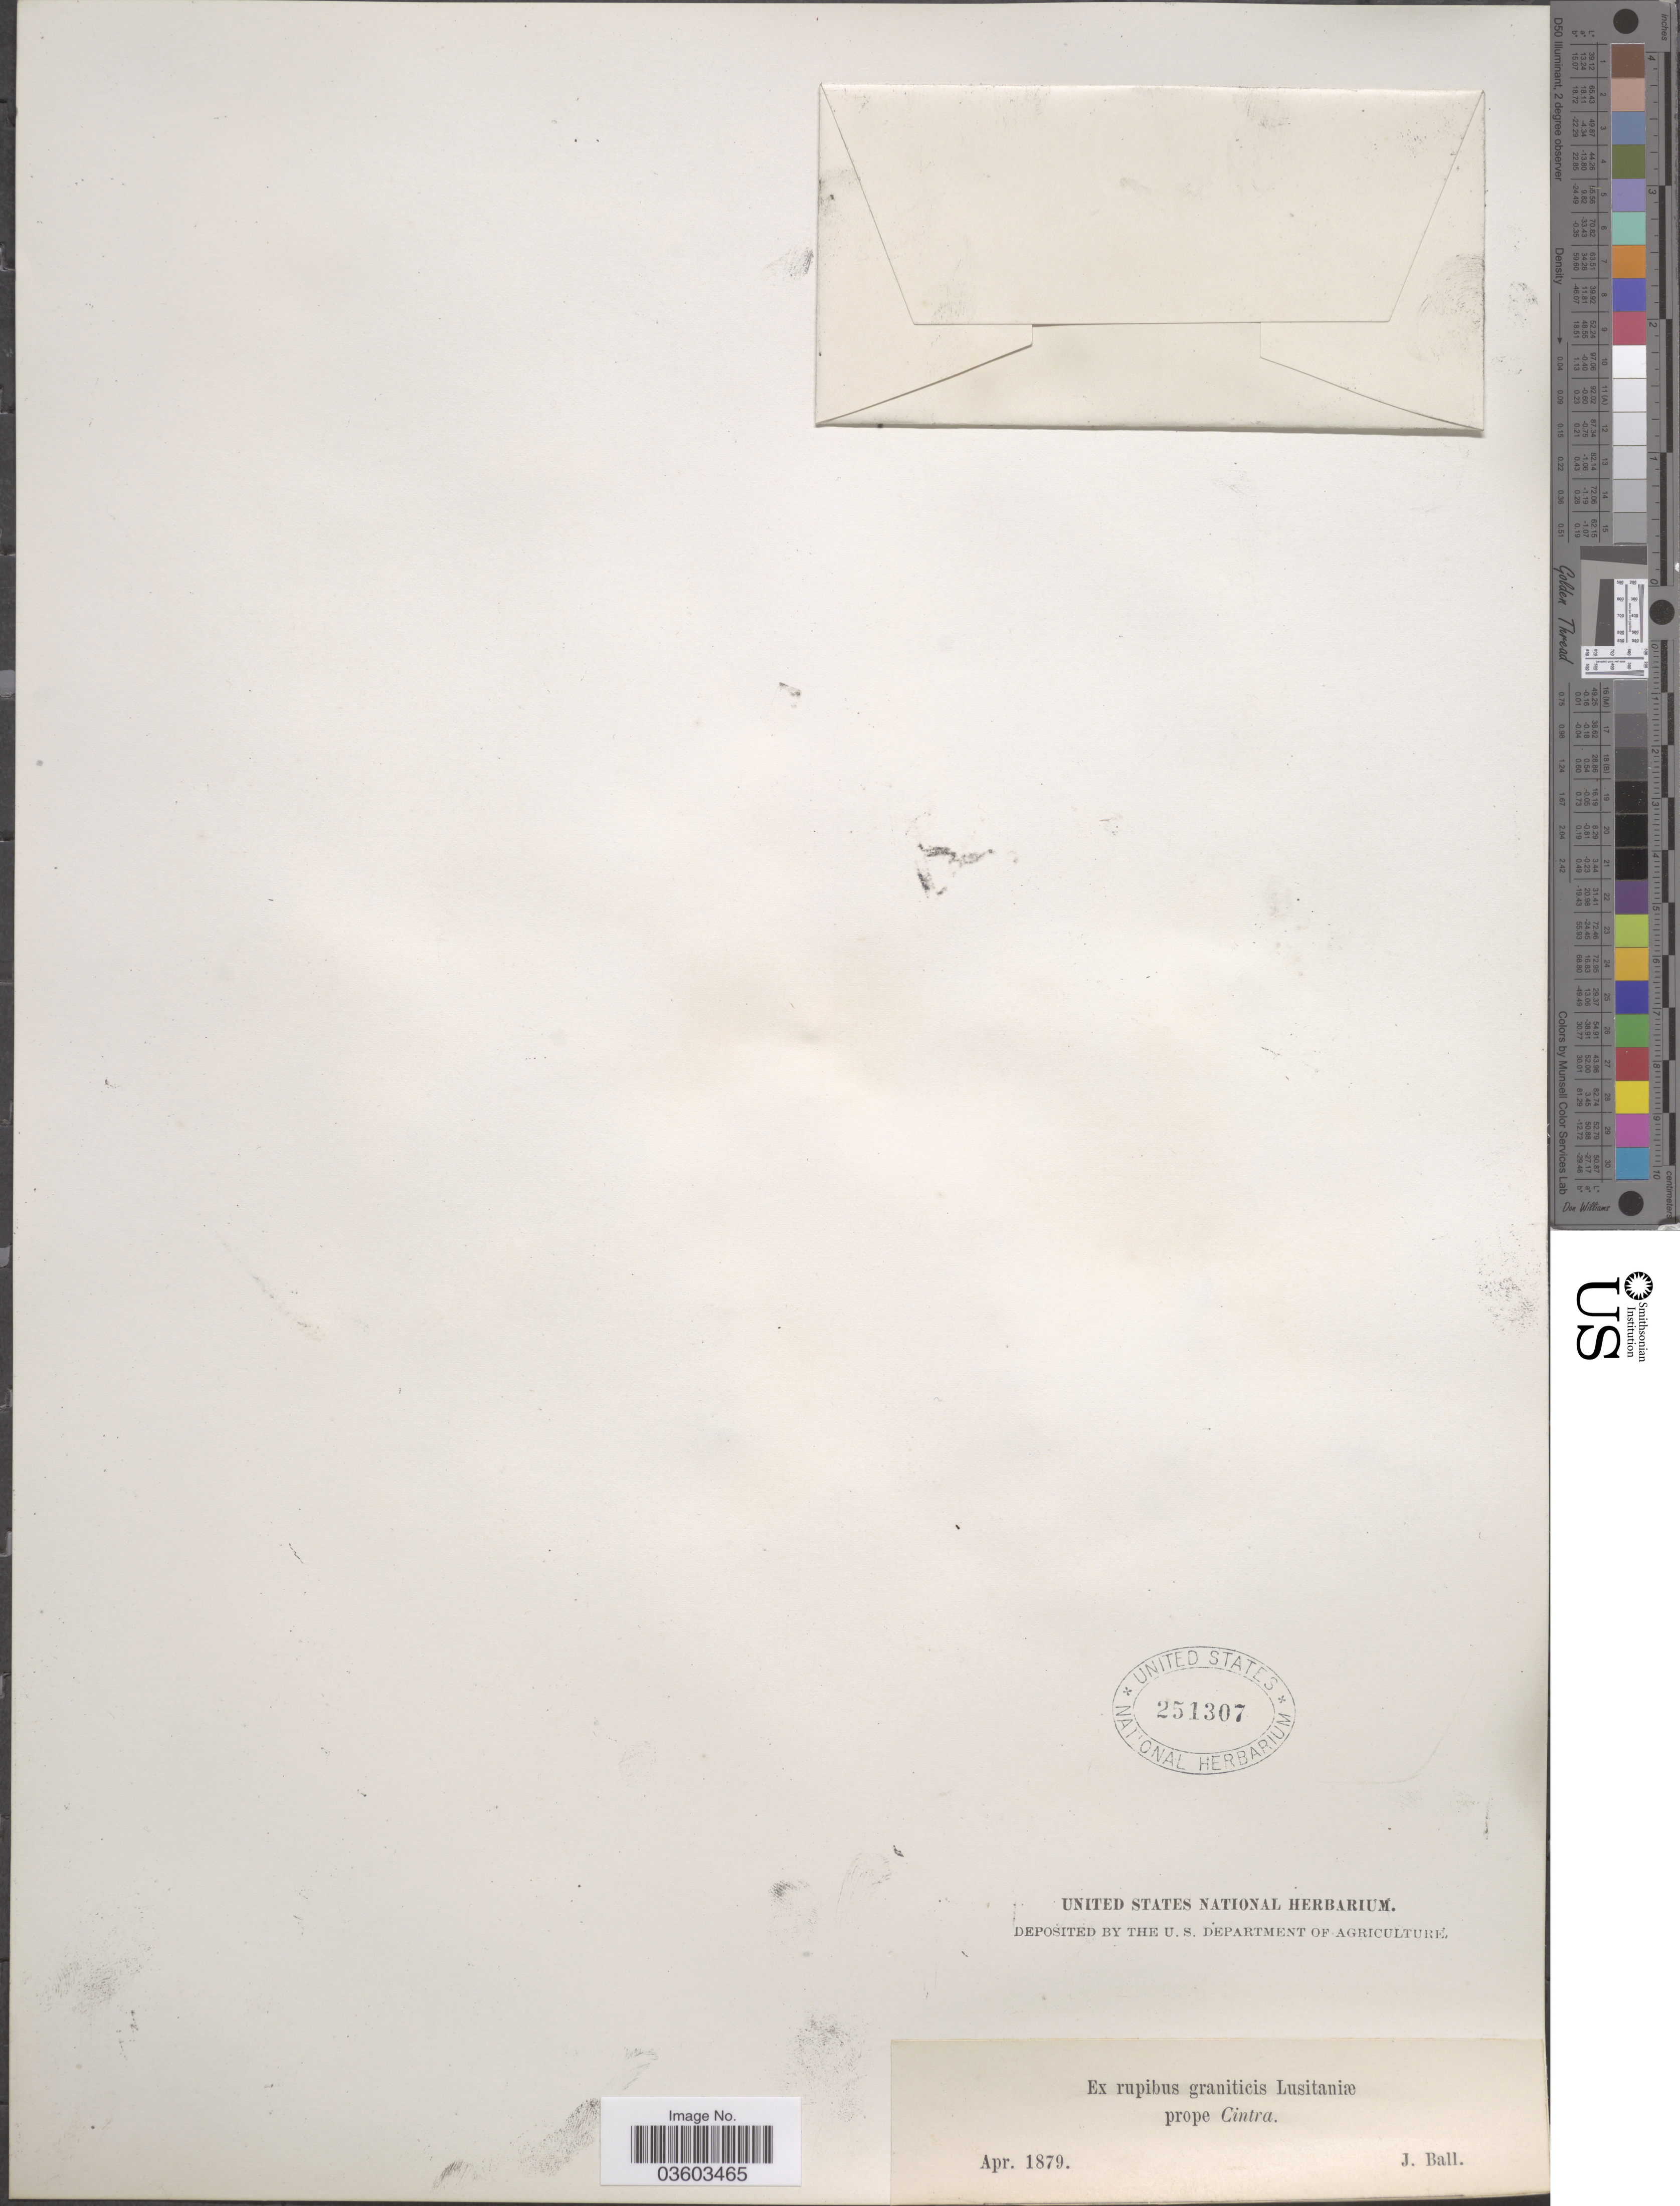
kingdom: Plantae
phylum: Tracheophyta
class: Magnoliopsida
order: Caryophyllales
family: Caryophyllaceae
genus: Cerastium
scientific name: Cerastium sp.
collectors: J. Ball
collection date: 1879-04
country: Portugal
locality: Ex rupibus graniticis Lusitaniæ prope Cintra.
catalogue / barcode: US 251307